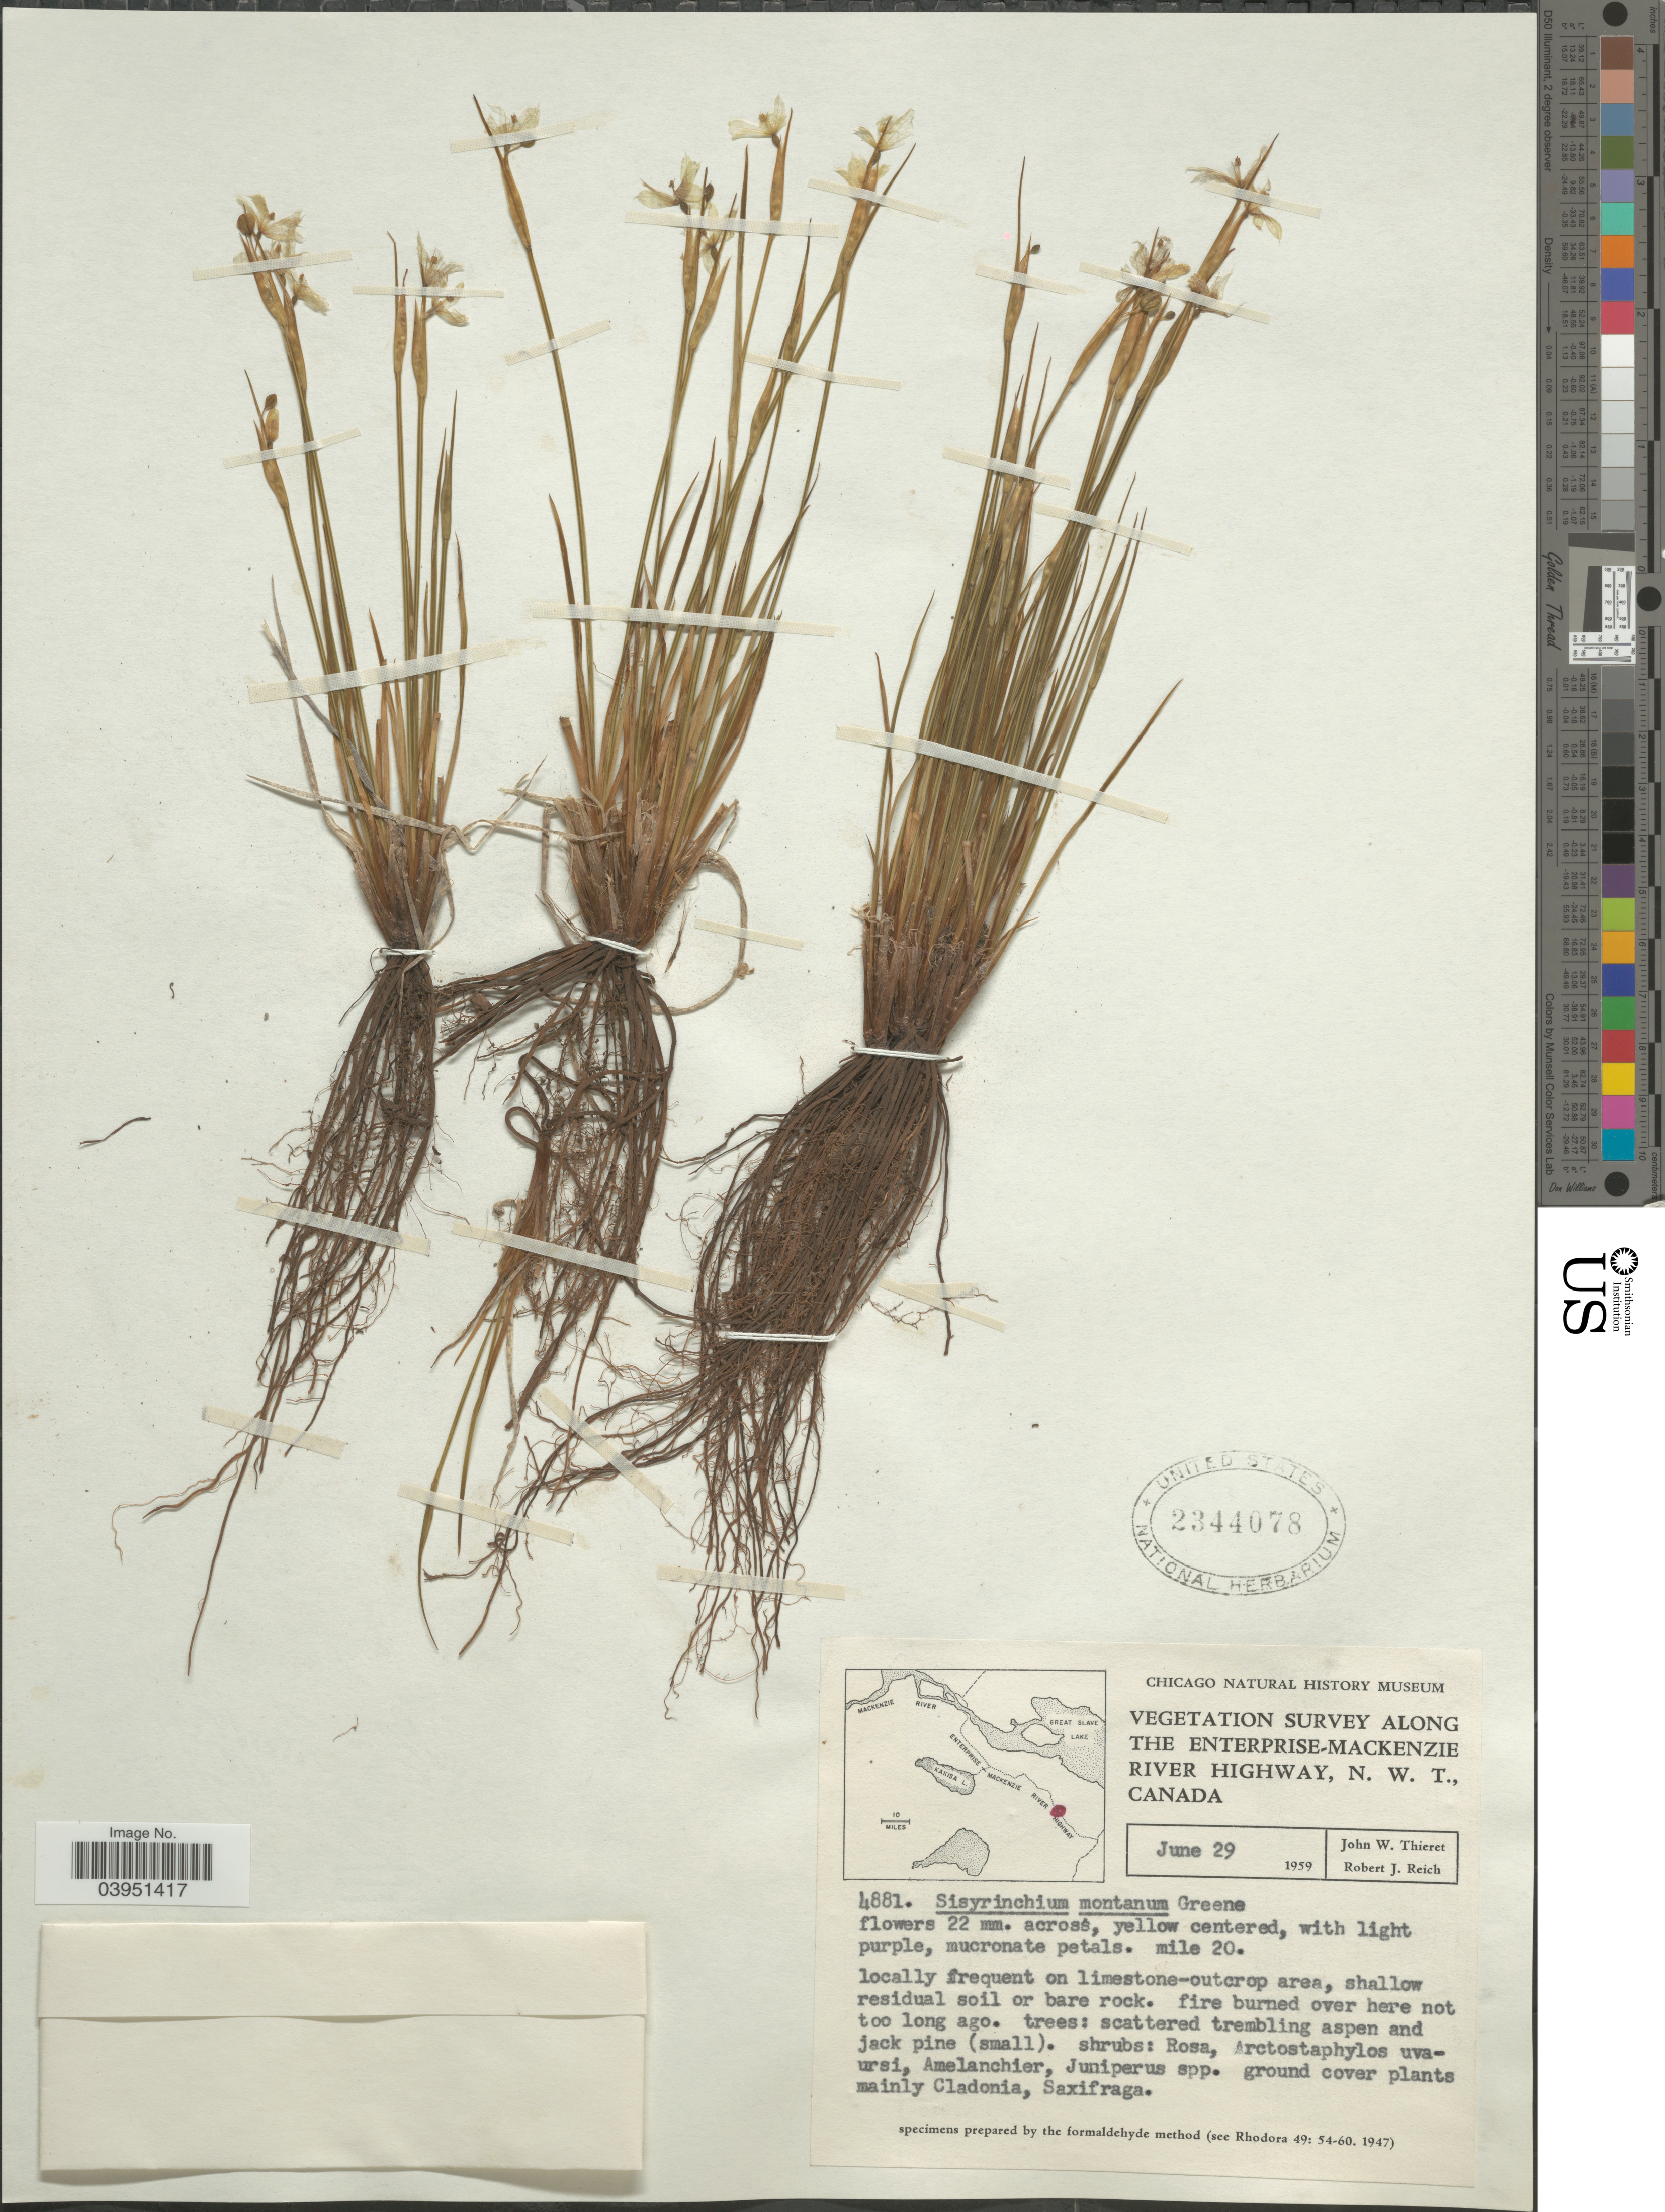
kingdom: Plantae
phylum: Tracheophyta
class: Liliopsida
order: Asparagales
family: Iridaceae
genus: Sisyrinchium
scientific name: Sisyrinchium montanum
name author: Greene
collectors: J. W. Thieret & R. Reich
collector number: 4881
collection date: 1959-06-29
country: Canada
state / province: Northwest Territories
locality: Along the Enterprise-Mackenzie River Highway, N.W.T. Mile 20.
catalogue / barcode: US 2344078